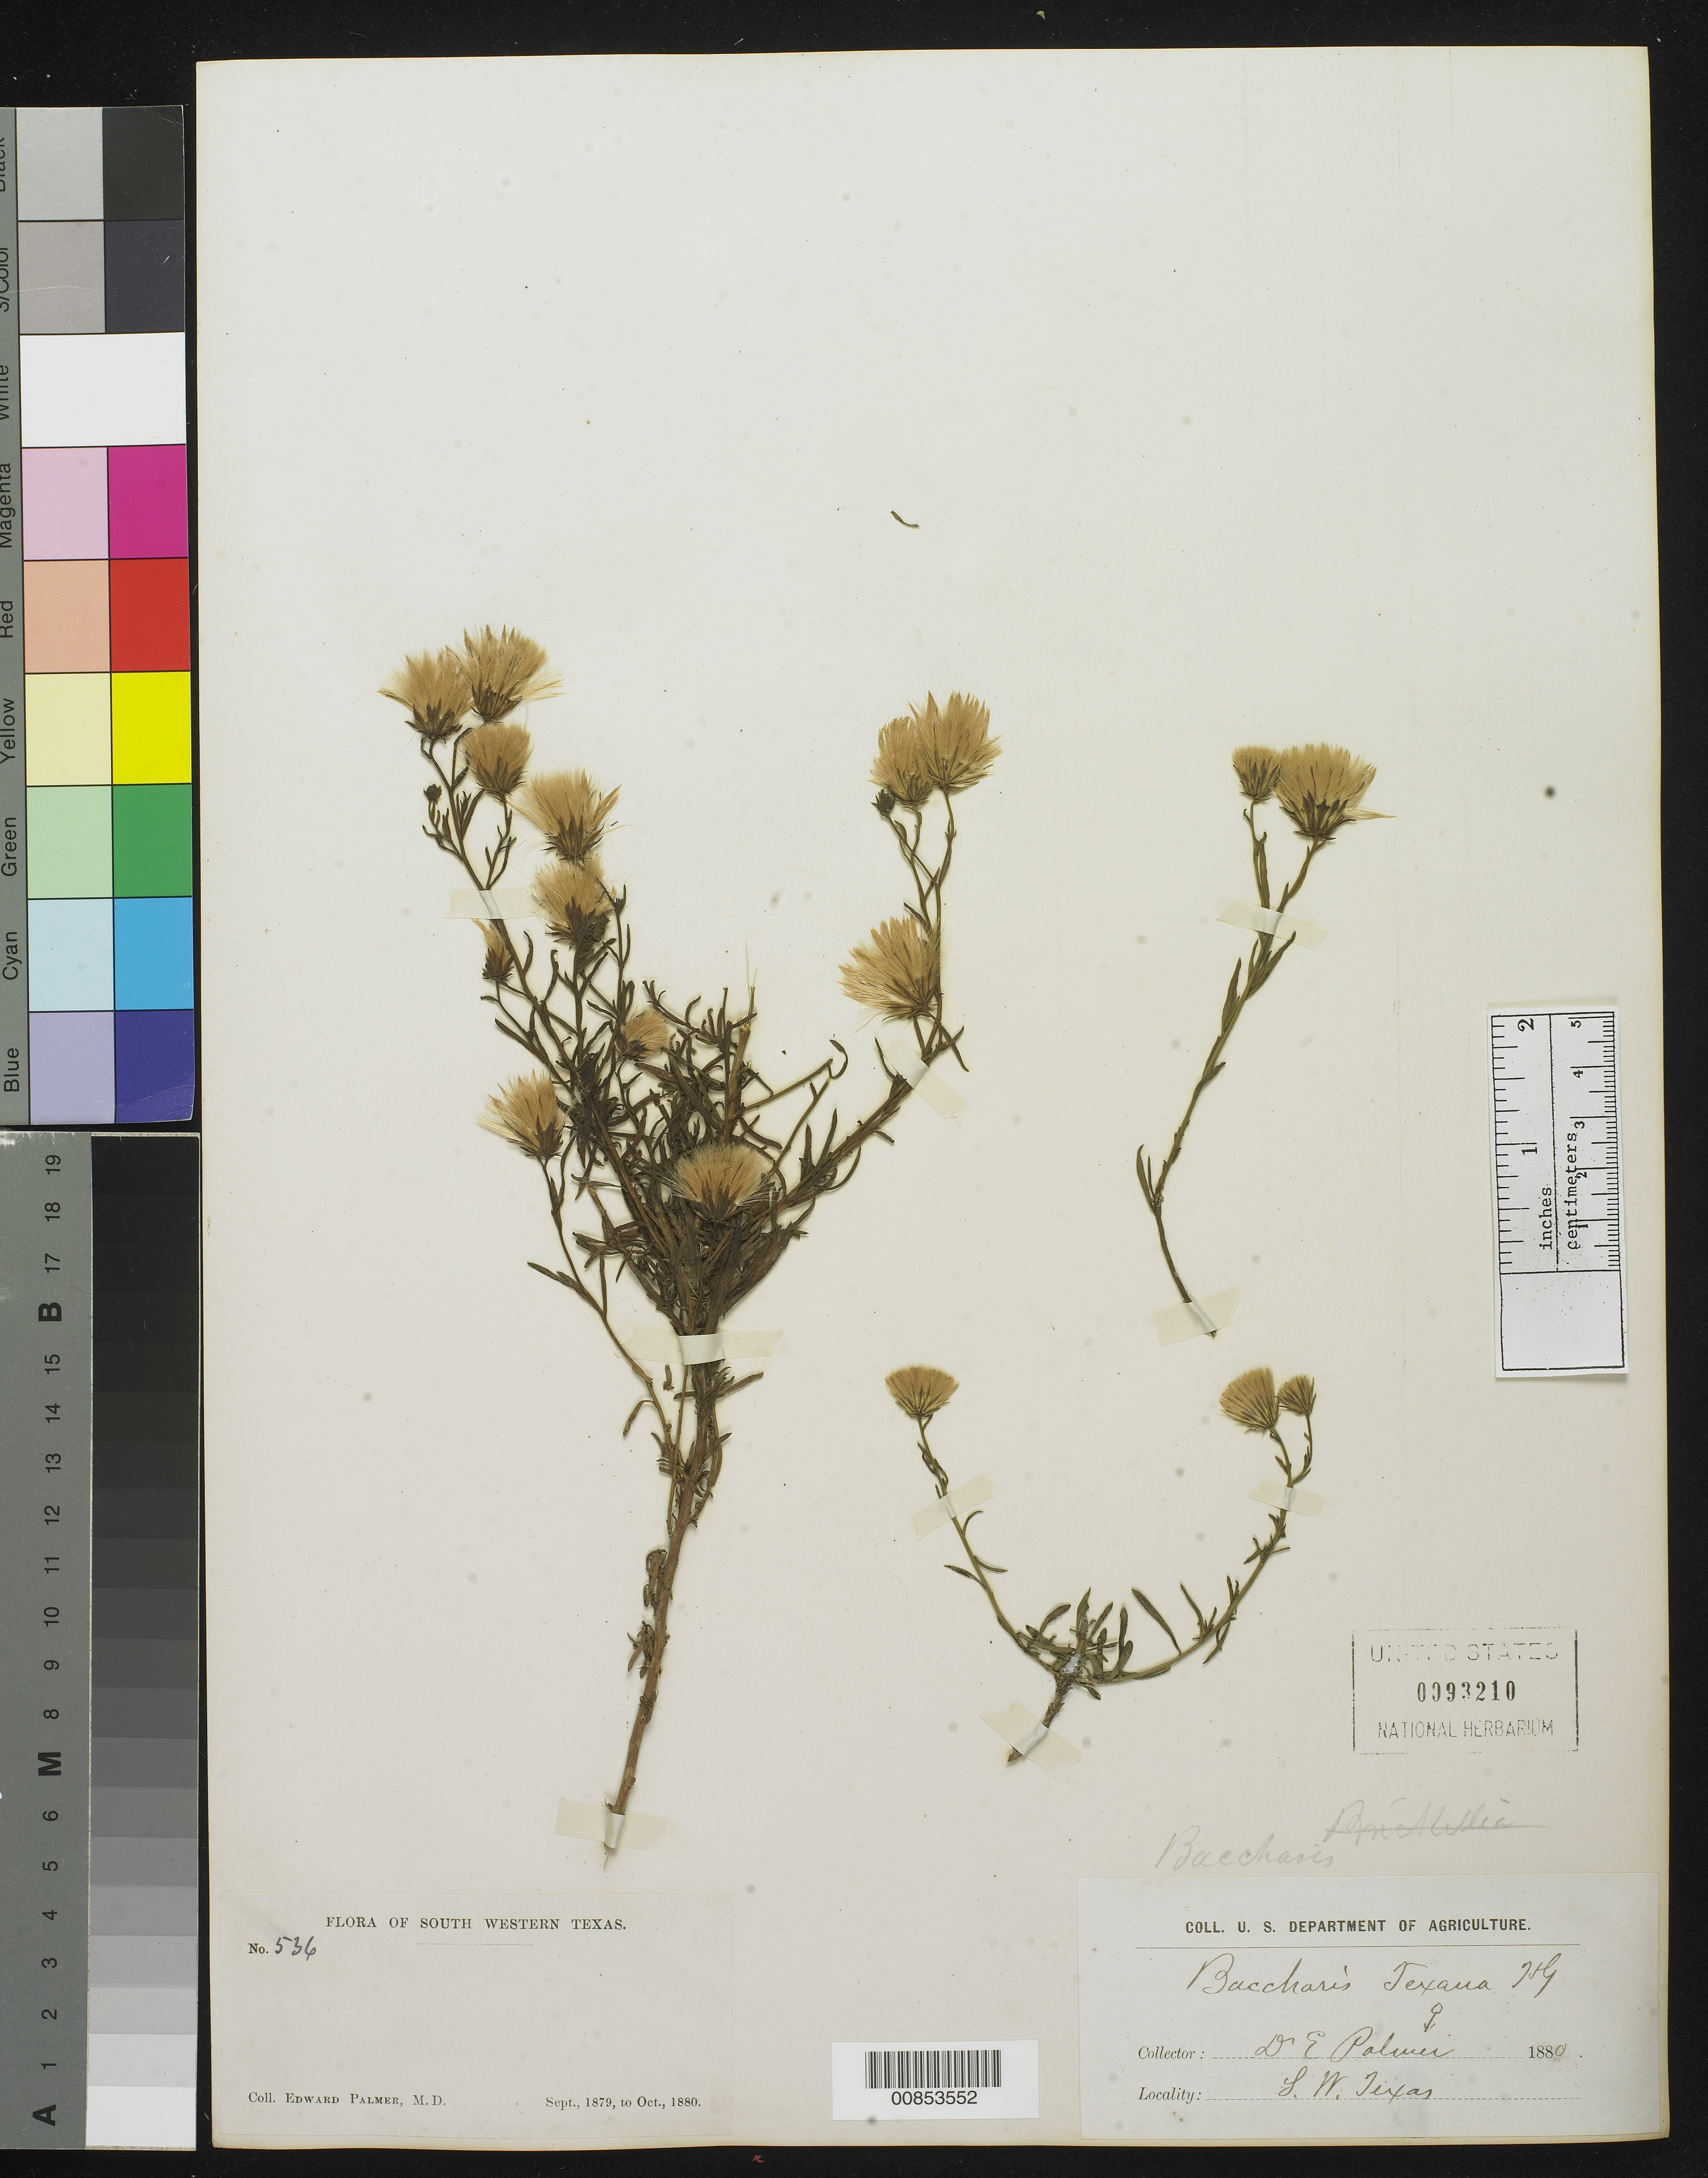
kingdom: Plantae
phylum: Tracheophyta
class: Magnoliopsida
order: Asterales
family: Asteraceae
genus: Baccharis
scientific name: Baccharis texana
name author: (Torr.) A. Gray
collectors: E. Palmer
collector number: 536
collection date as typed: Sep 1879 to -- Oct 1880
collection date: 1879-09/1880-10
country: United States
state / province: Texas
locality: South Western Texas.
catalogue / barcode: US 93210